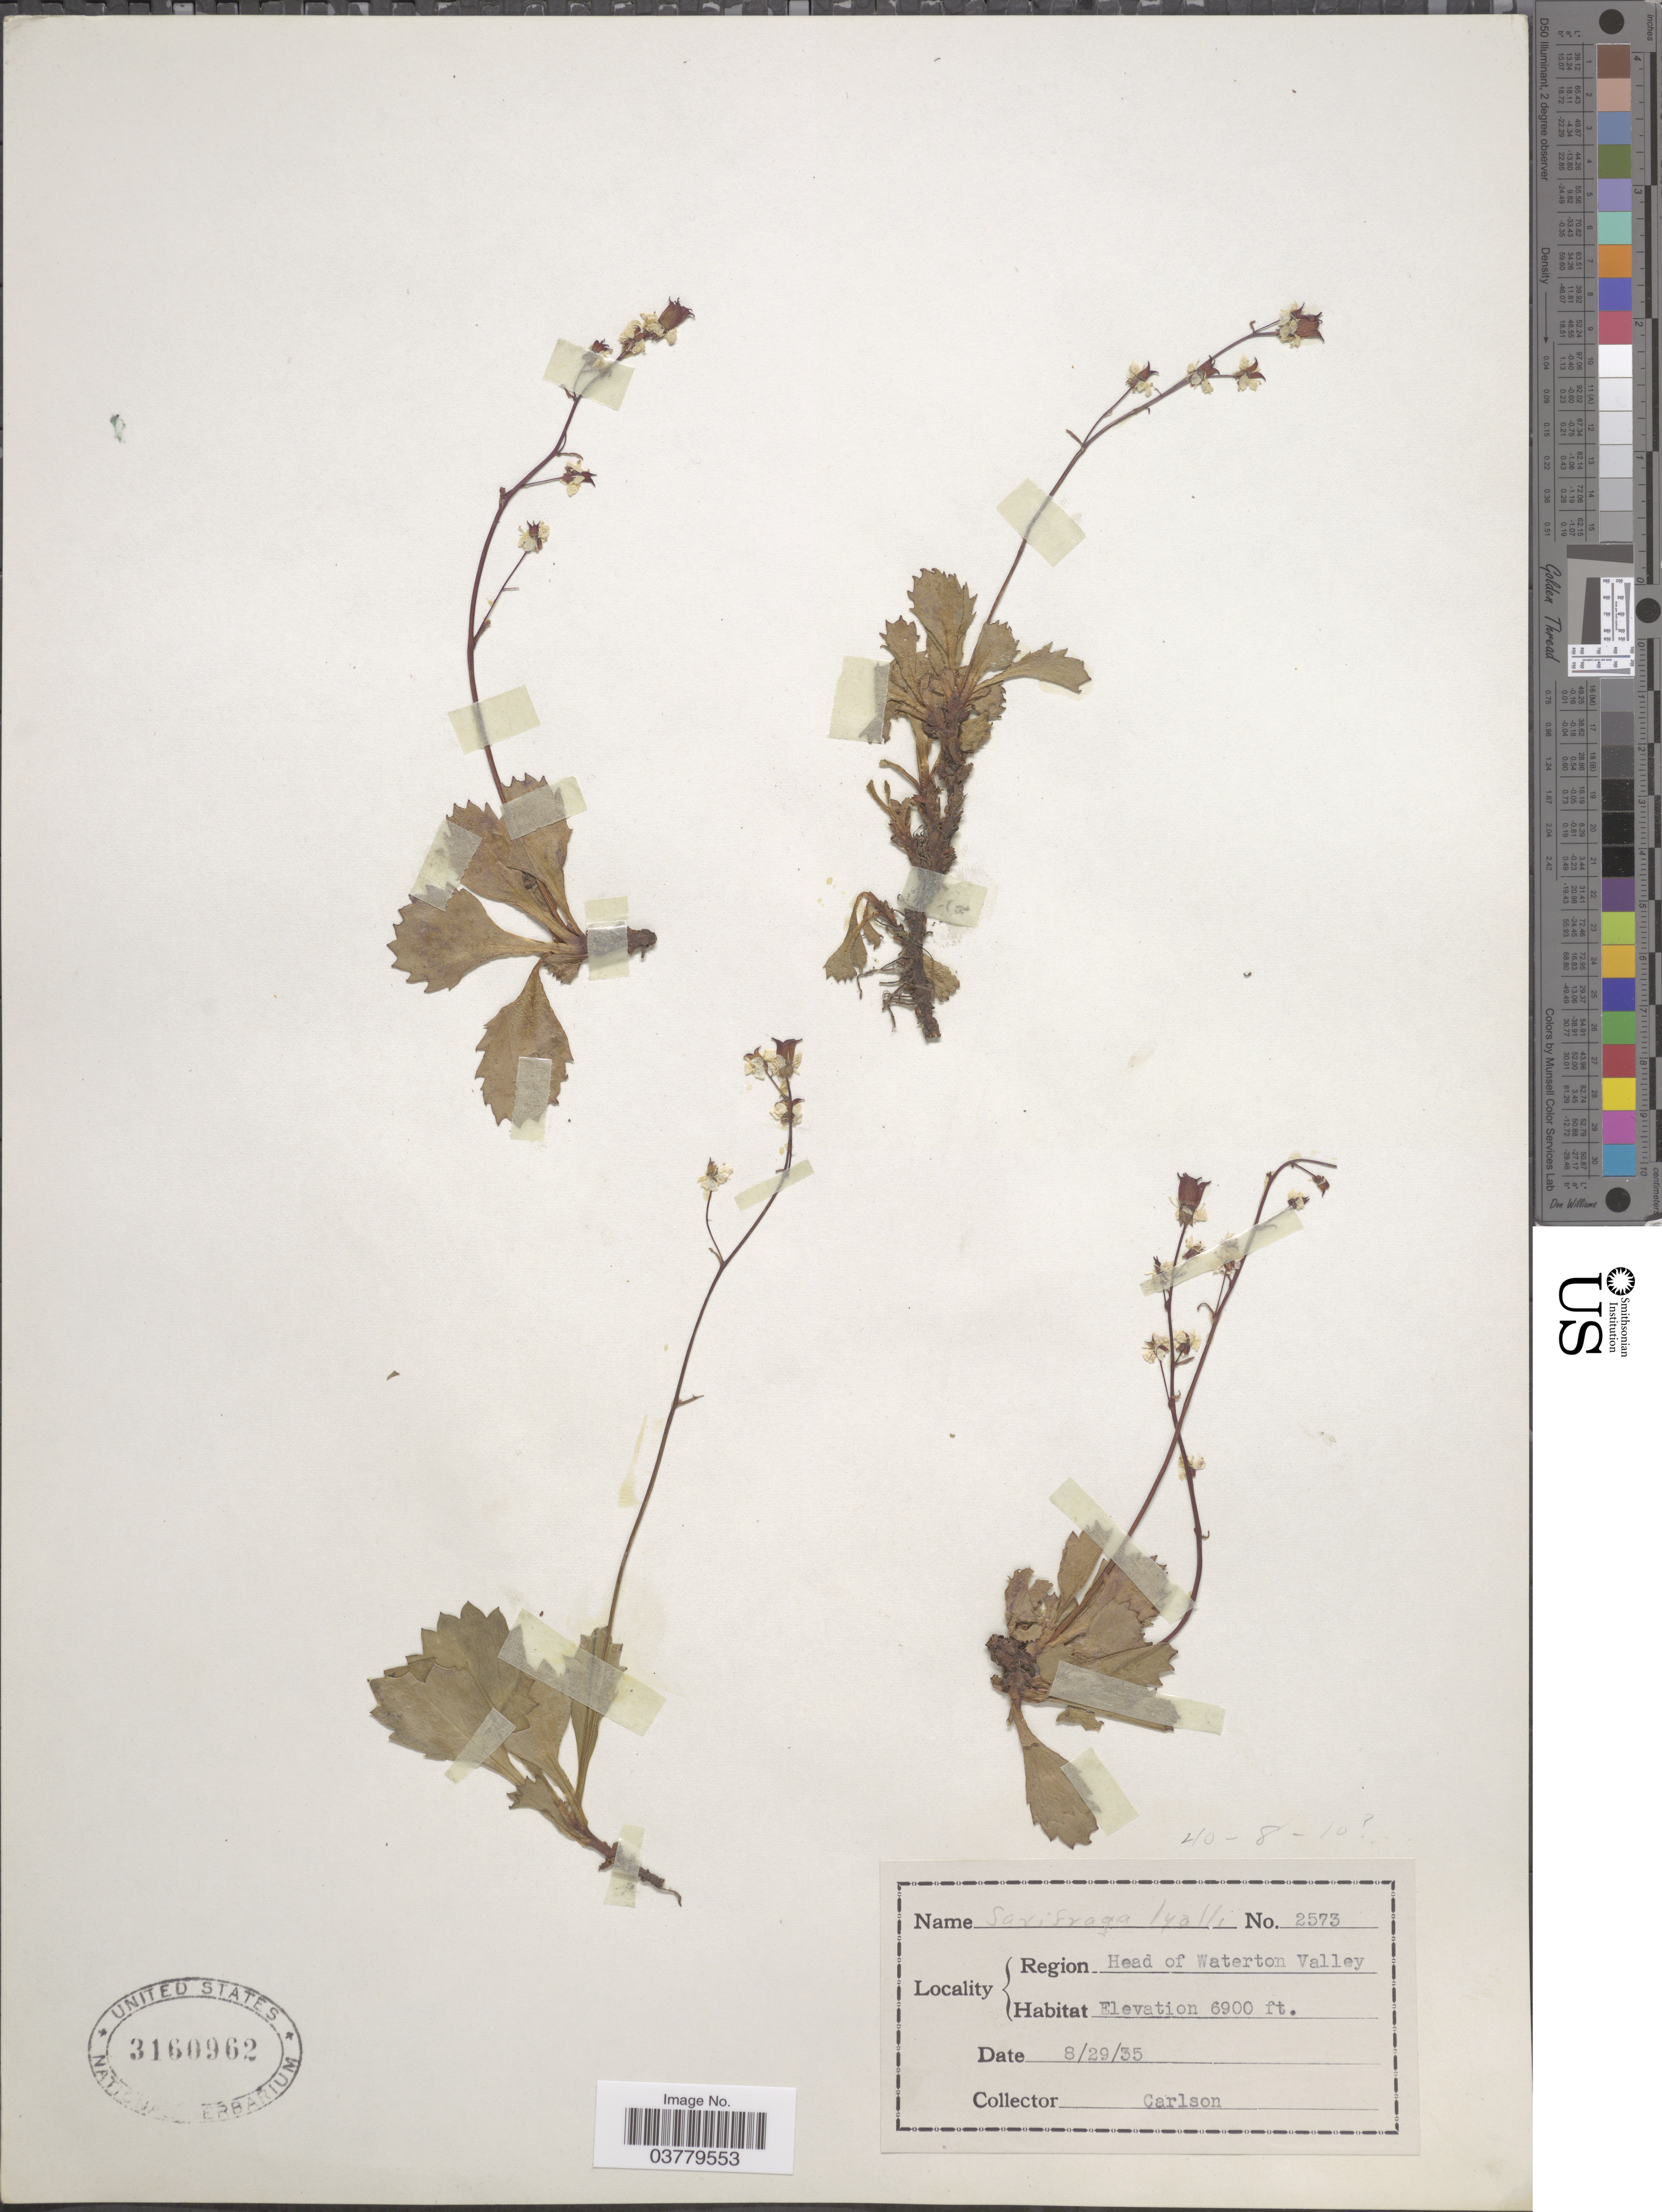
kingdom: Plantae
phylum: Tracheophyta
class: Magnoliopsida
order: Saxifragales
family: Saxifragaceae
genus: Micranthes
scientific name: Micranthes lyalii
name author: (Engl.) Small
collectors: -. Carlson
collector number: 2573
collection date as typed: Transcribed d/m/y: 29/8/35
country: United States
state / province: Montana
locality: Region Head of Waterton Valley.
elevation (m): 2103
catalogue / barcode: US 3160962